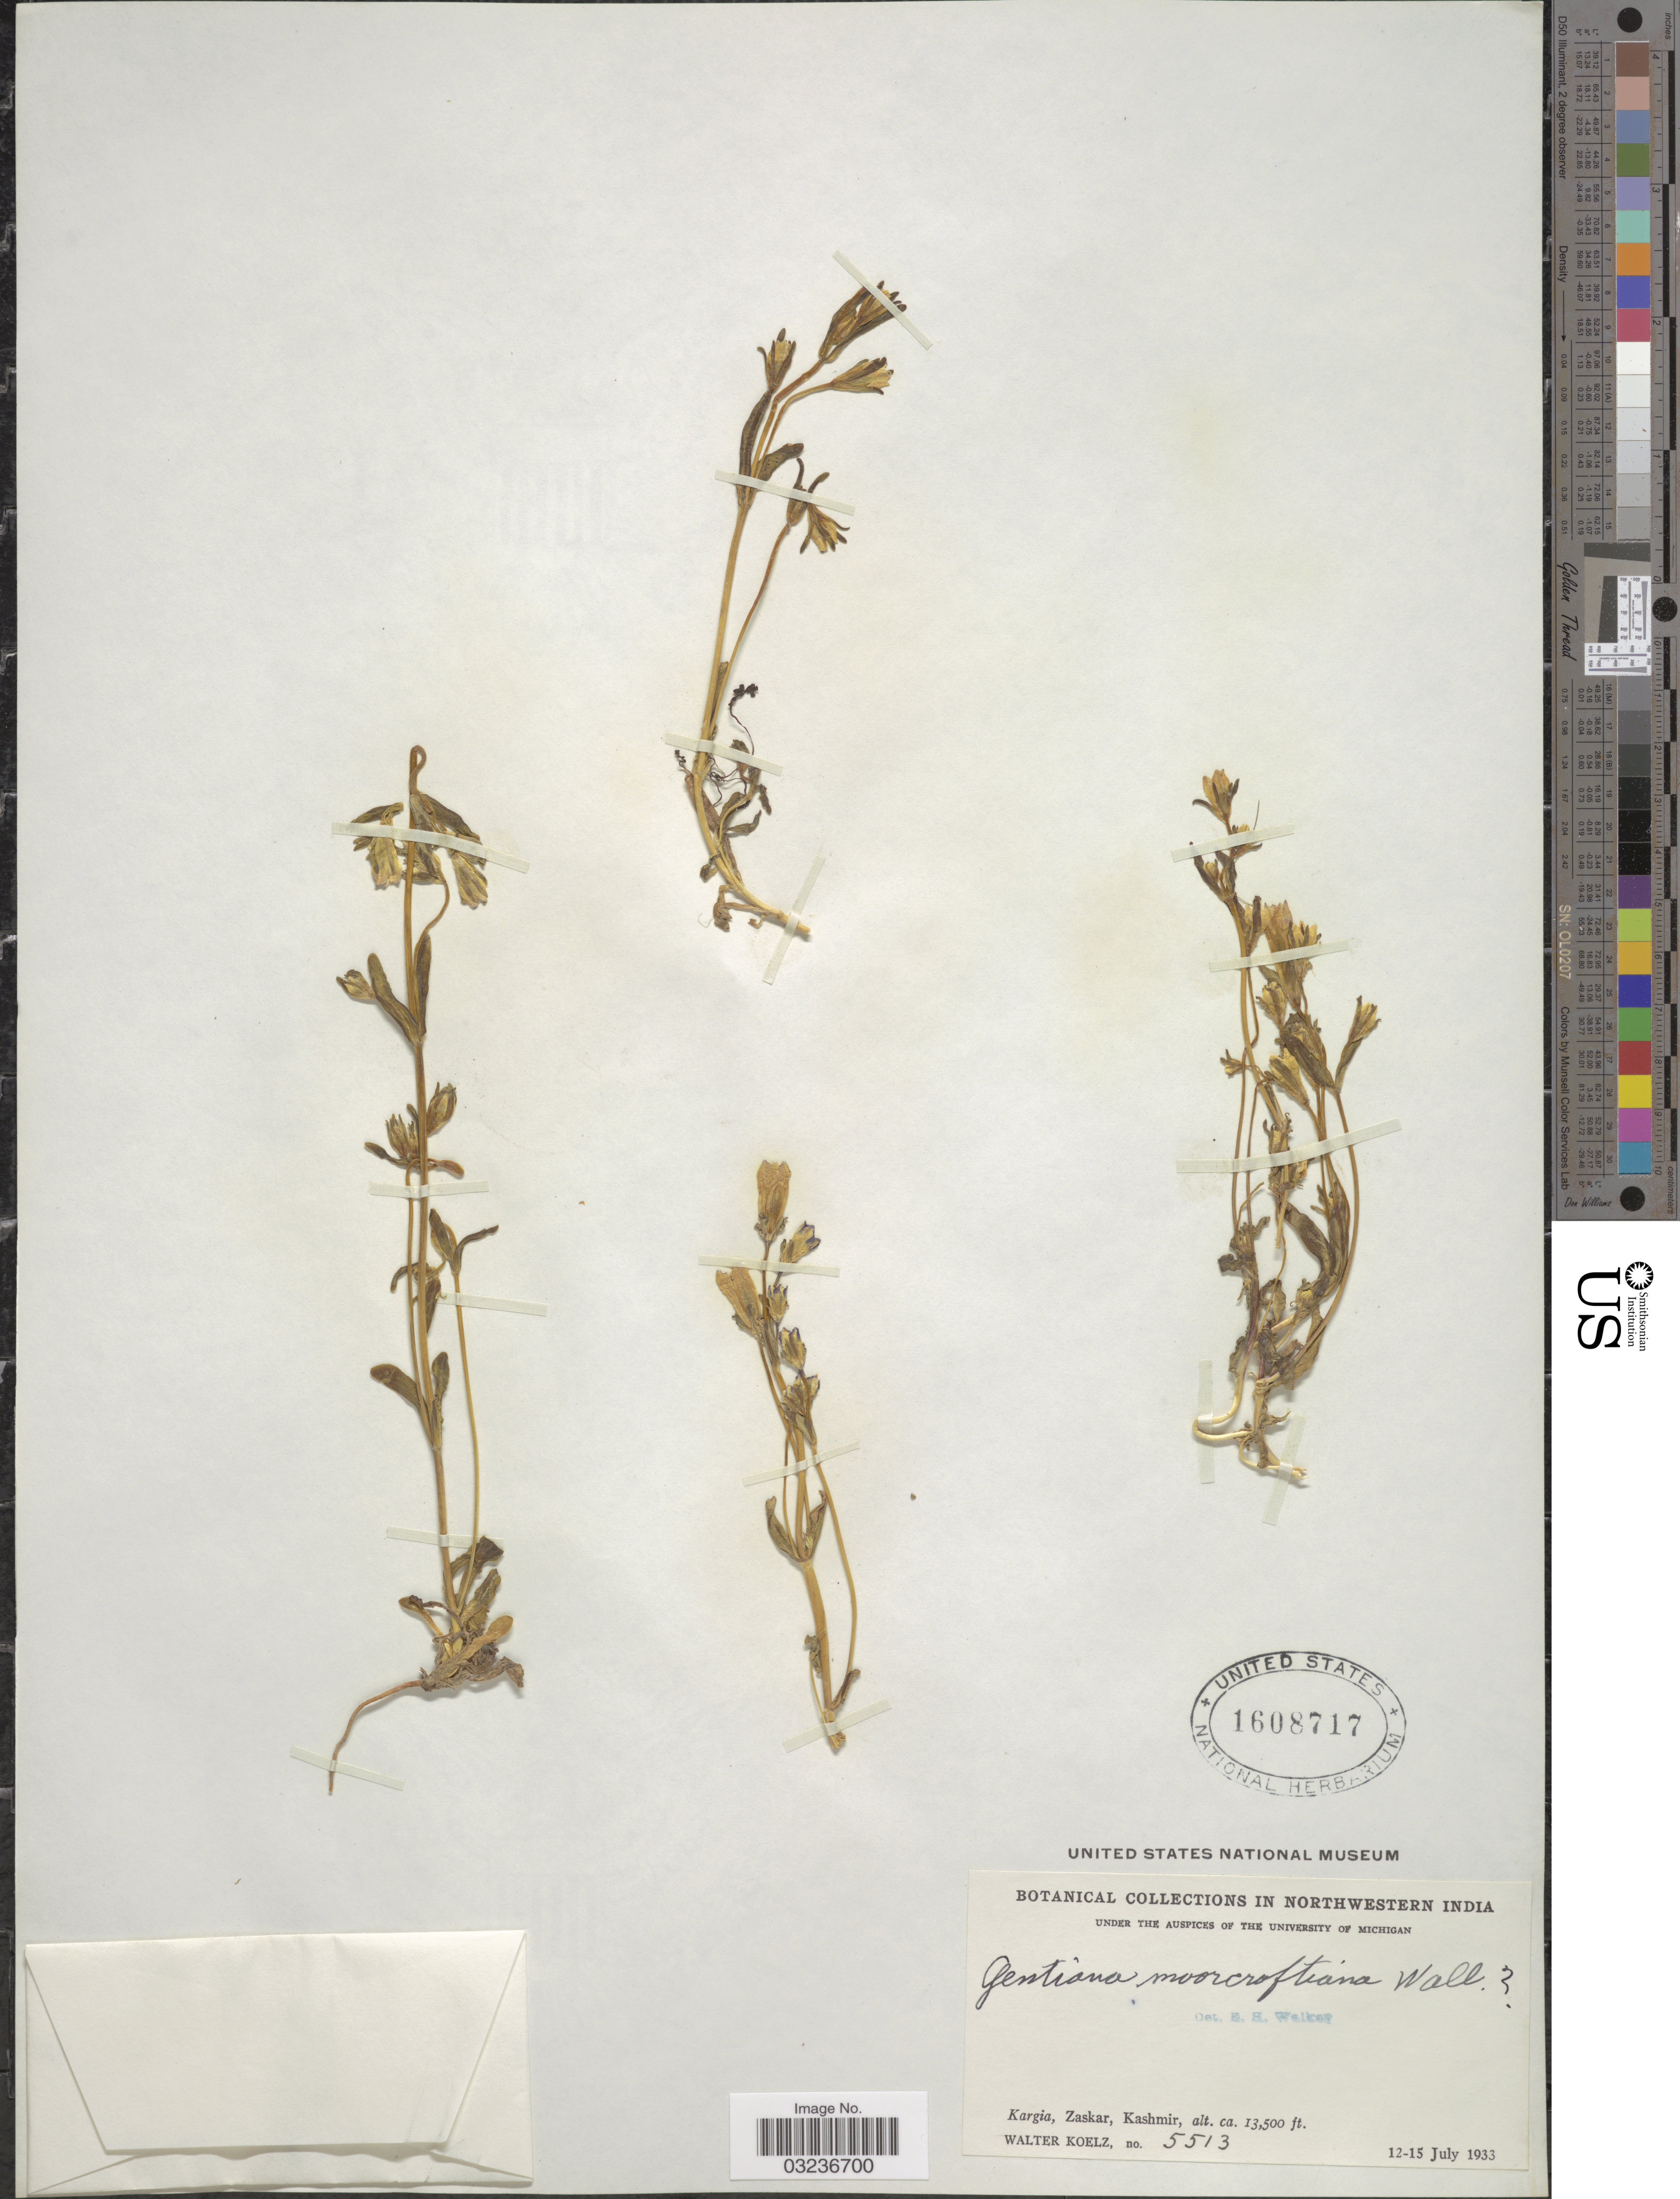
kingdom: Plantae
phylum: Tracheophyta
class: Magnoliopsida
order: Gentianales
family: Gentianaceae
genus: Gentiana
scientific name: Gentiana moorcroftiana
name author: Wall. ex G. Don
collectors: W. N. Koelz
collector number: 5513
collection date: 1933-07-12/1933-07-15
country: India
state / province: Jammu and Kashmir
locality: Northwestern India, Kargia, Zaskar, Kashmir.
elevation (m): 4115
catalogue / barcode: US 1608717